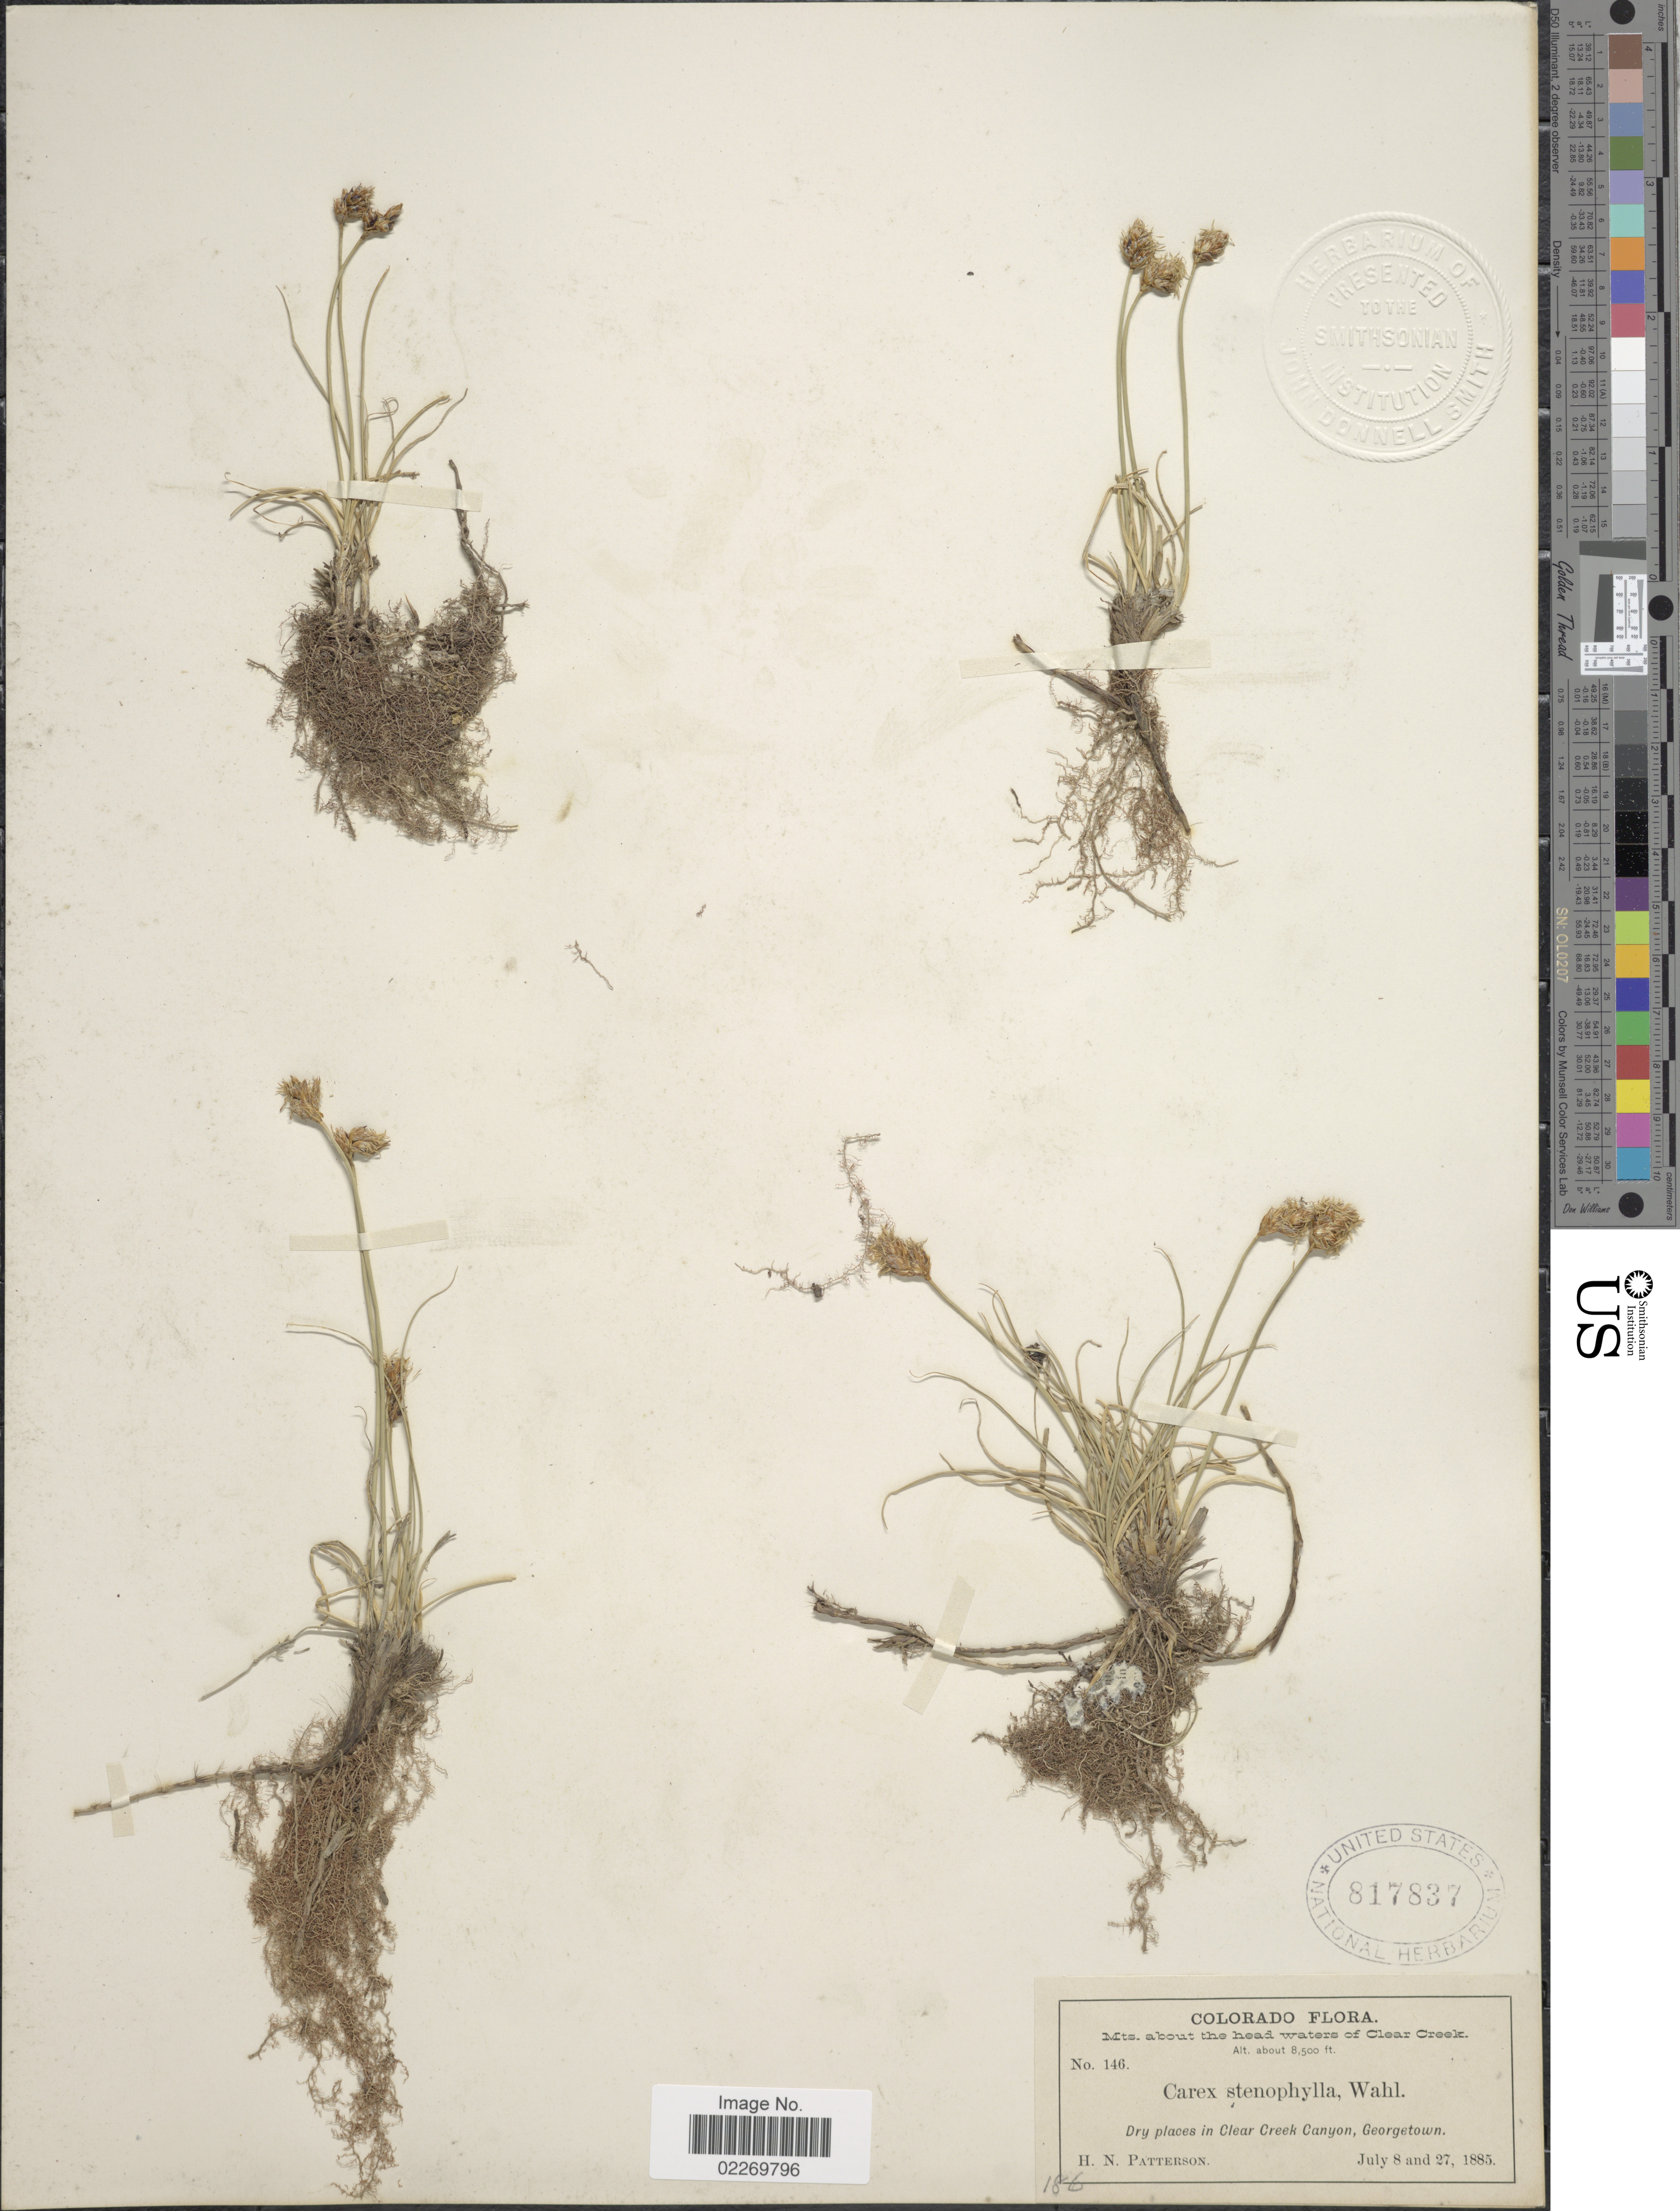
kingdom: Plantae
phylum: Tracheophyta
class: Liliopsida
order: Poales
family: Cyperaceae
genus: Carex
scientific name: Carex eleocharis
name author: L.H. Bailey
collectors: H. N. Patterson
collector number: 146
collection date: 1885-07-08/1885-07-27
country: United States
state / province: Colorado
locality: Mts. about the head waters of Clear Creek. Dry places in Clear Creek Canyon, Georgetown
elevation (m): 2591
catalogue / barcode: US 817837